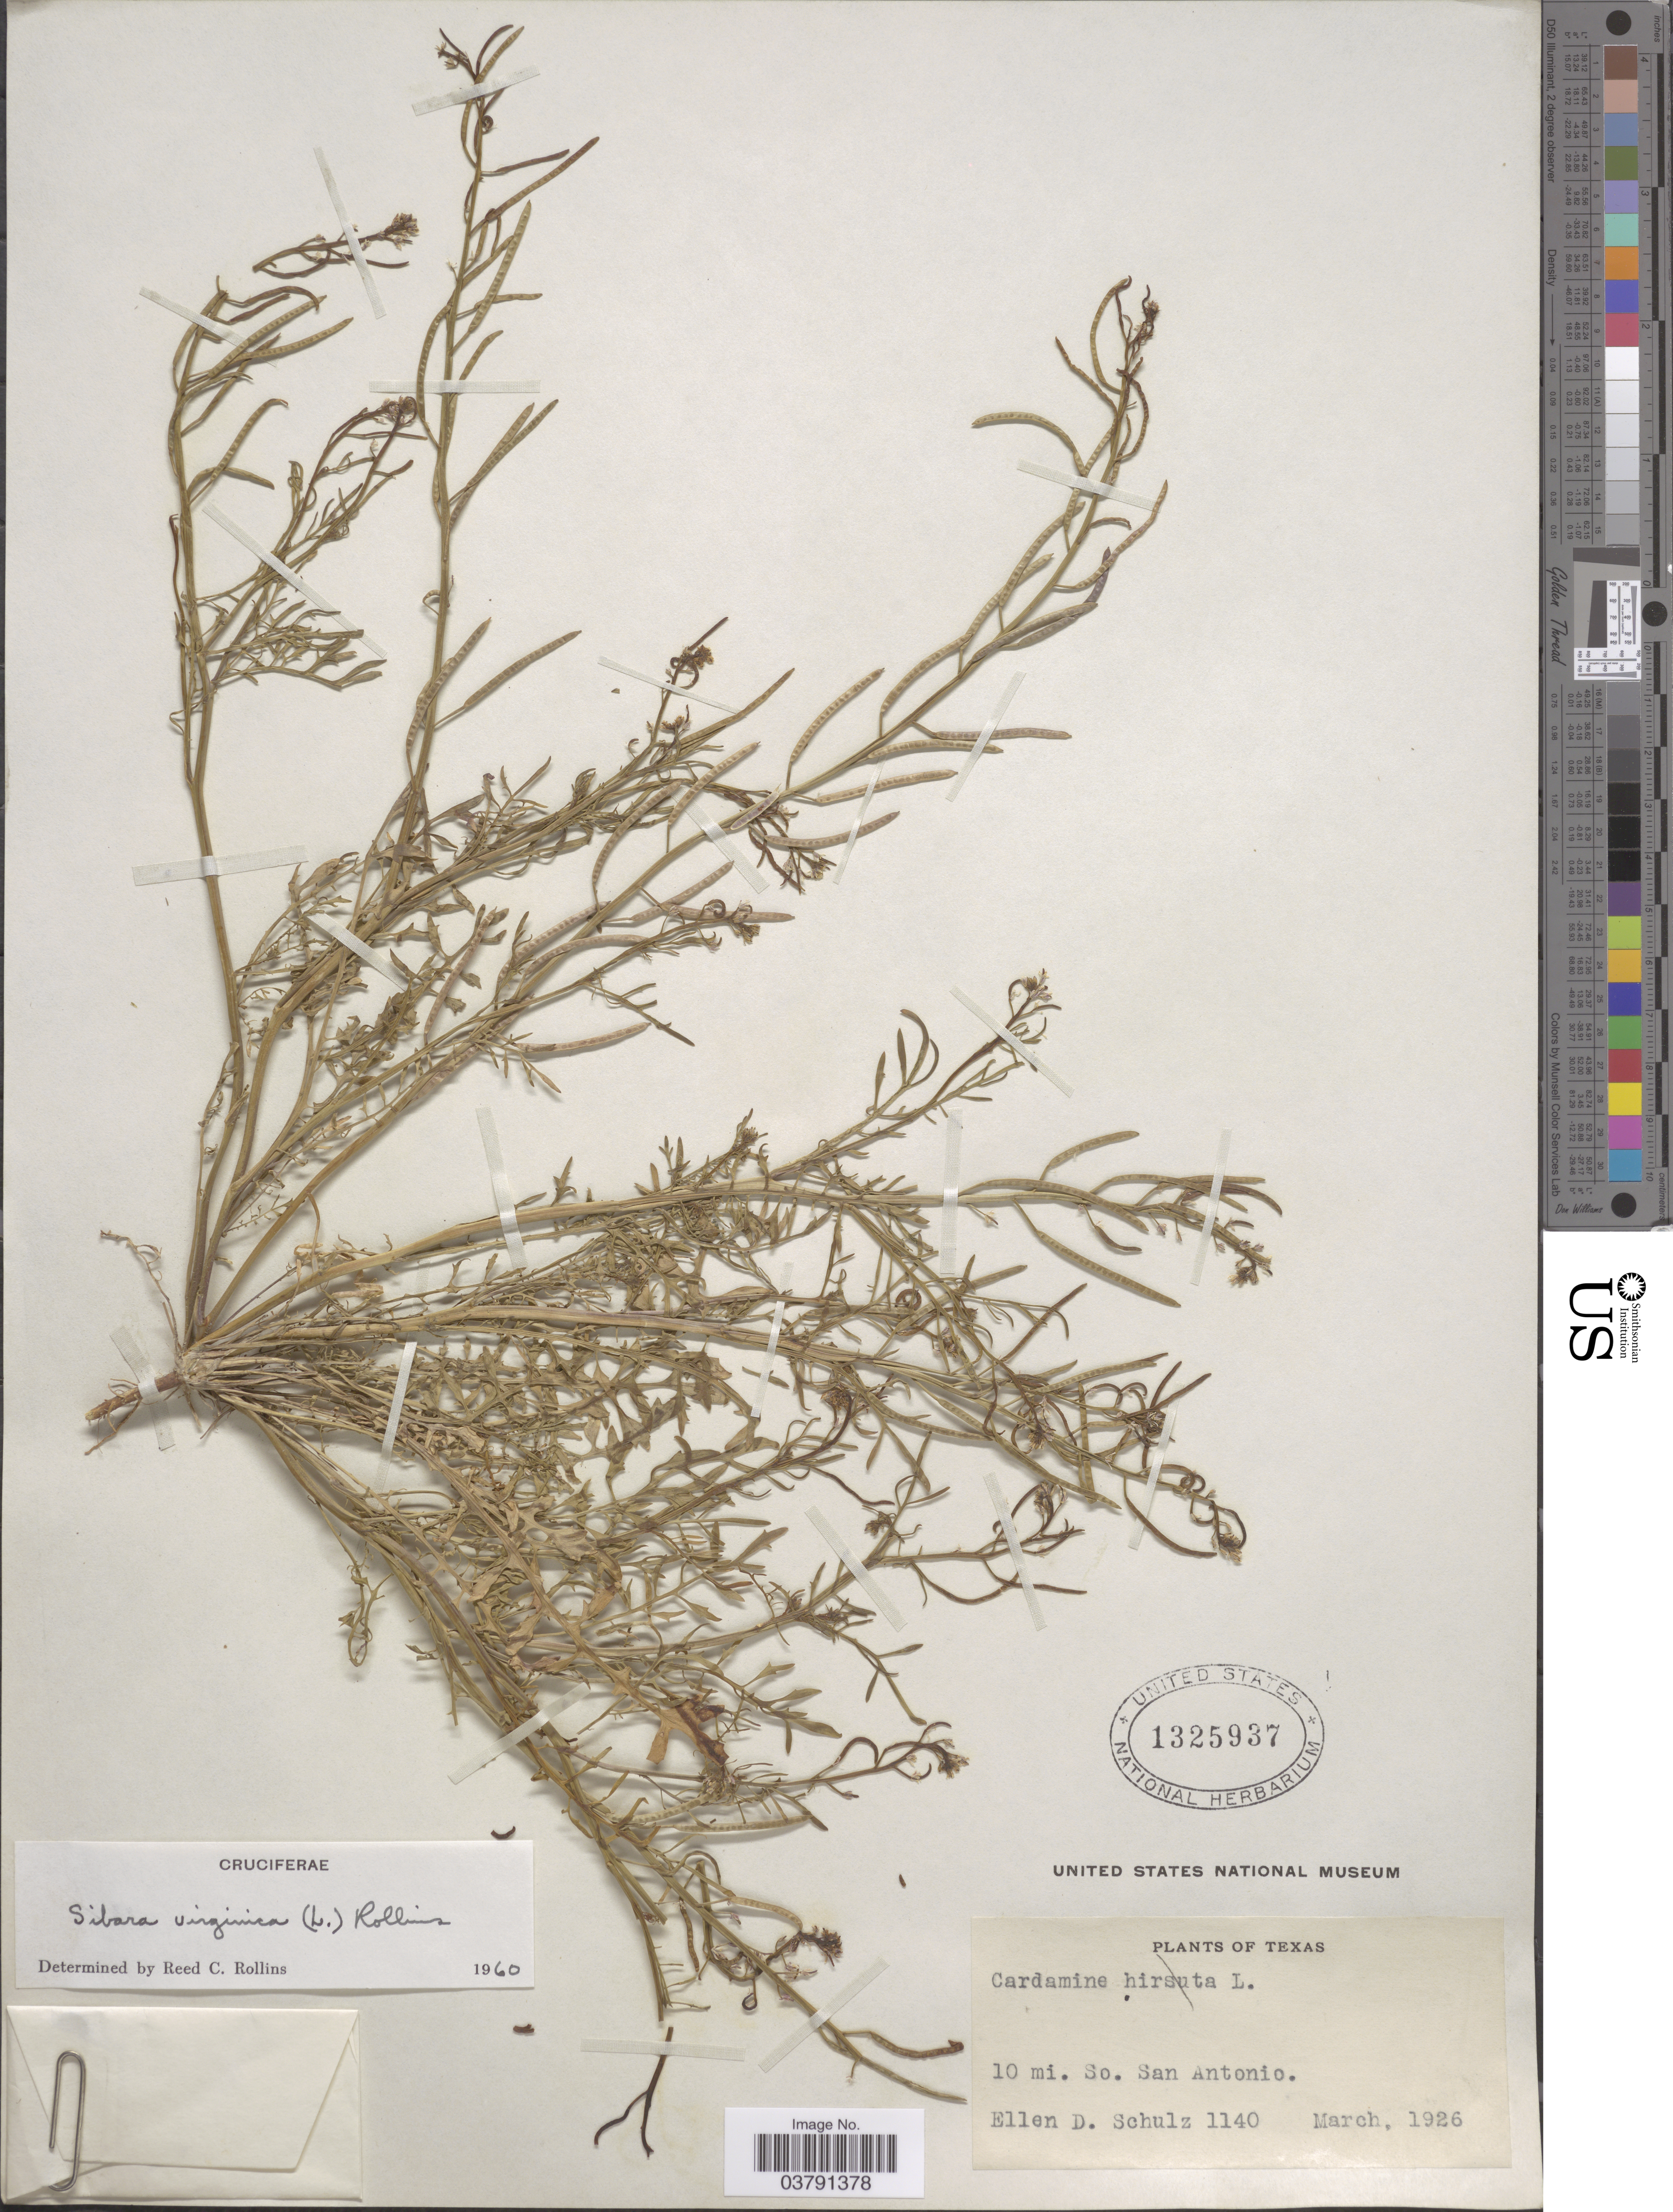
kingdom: Plantae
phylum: Tracheophyta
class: Magnoliopsida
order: Brassicales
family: Brassicaceae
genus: Planodes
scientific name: Planodes virginicum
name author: (L.) Greene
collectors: E. D. Schulz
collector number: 1140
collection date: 1926-03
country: United States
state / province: Texas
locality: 10 mi. So. San Antonio.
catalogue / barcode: US 1325937